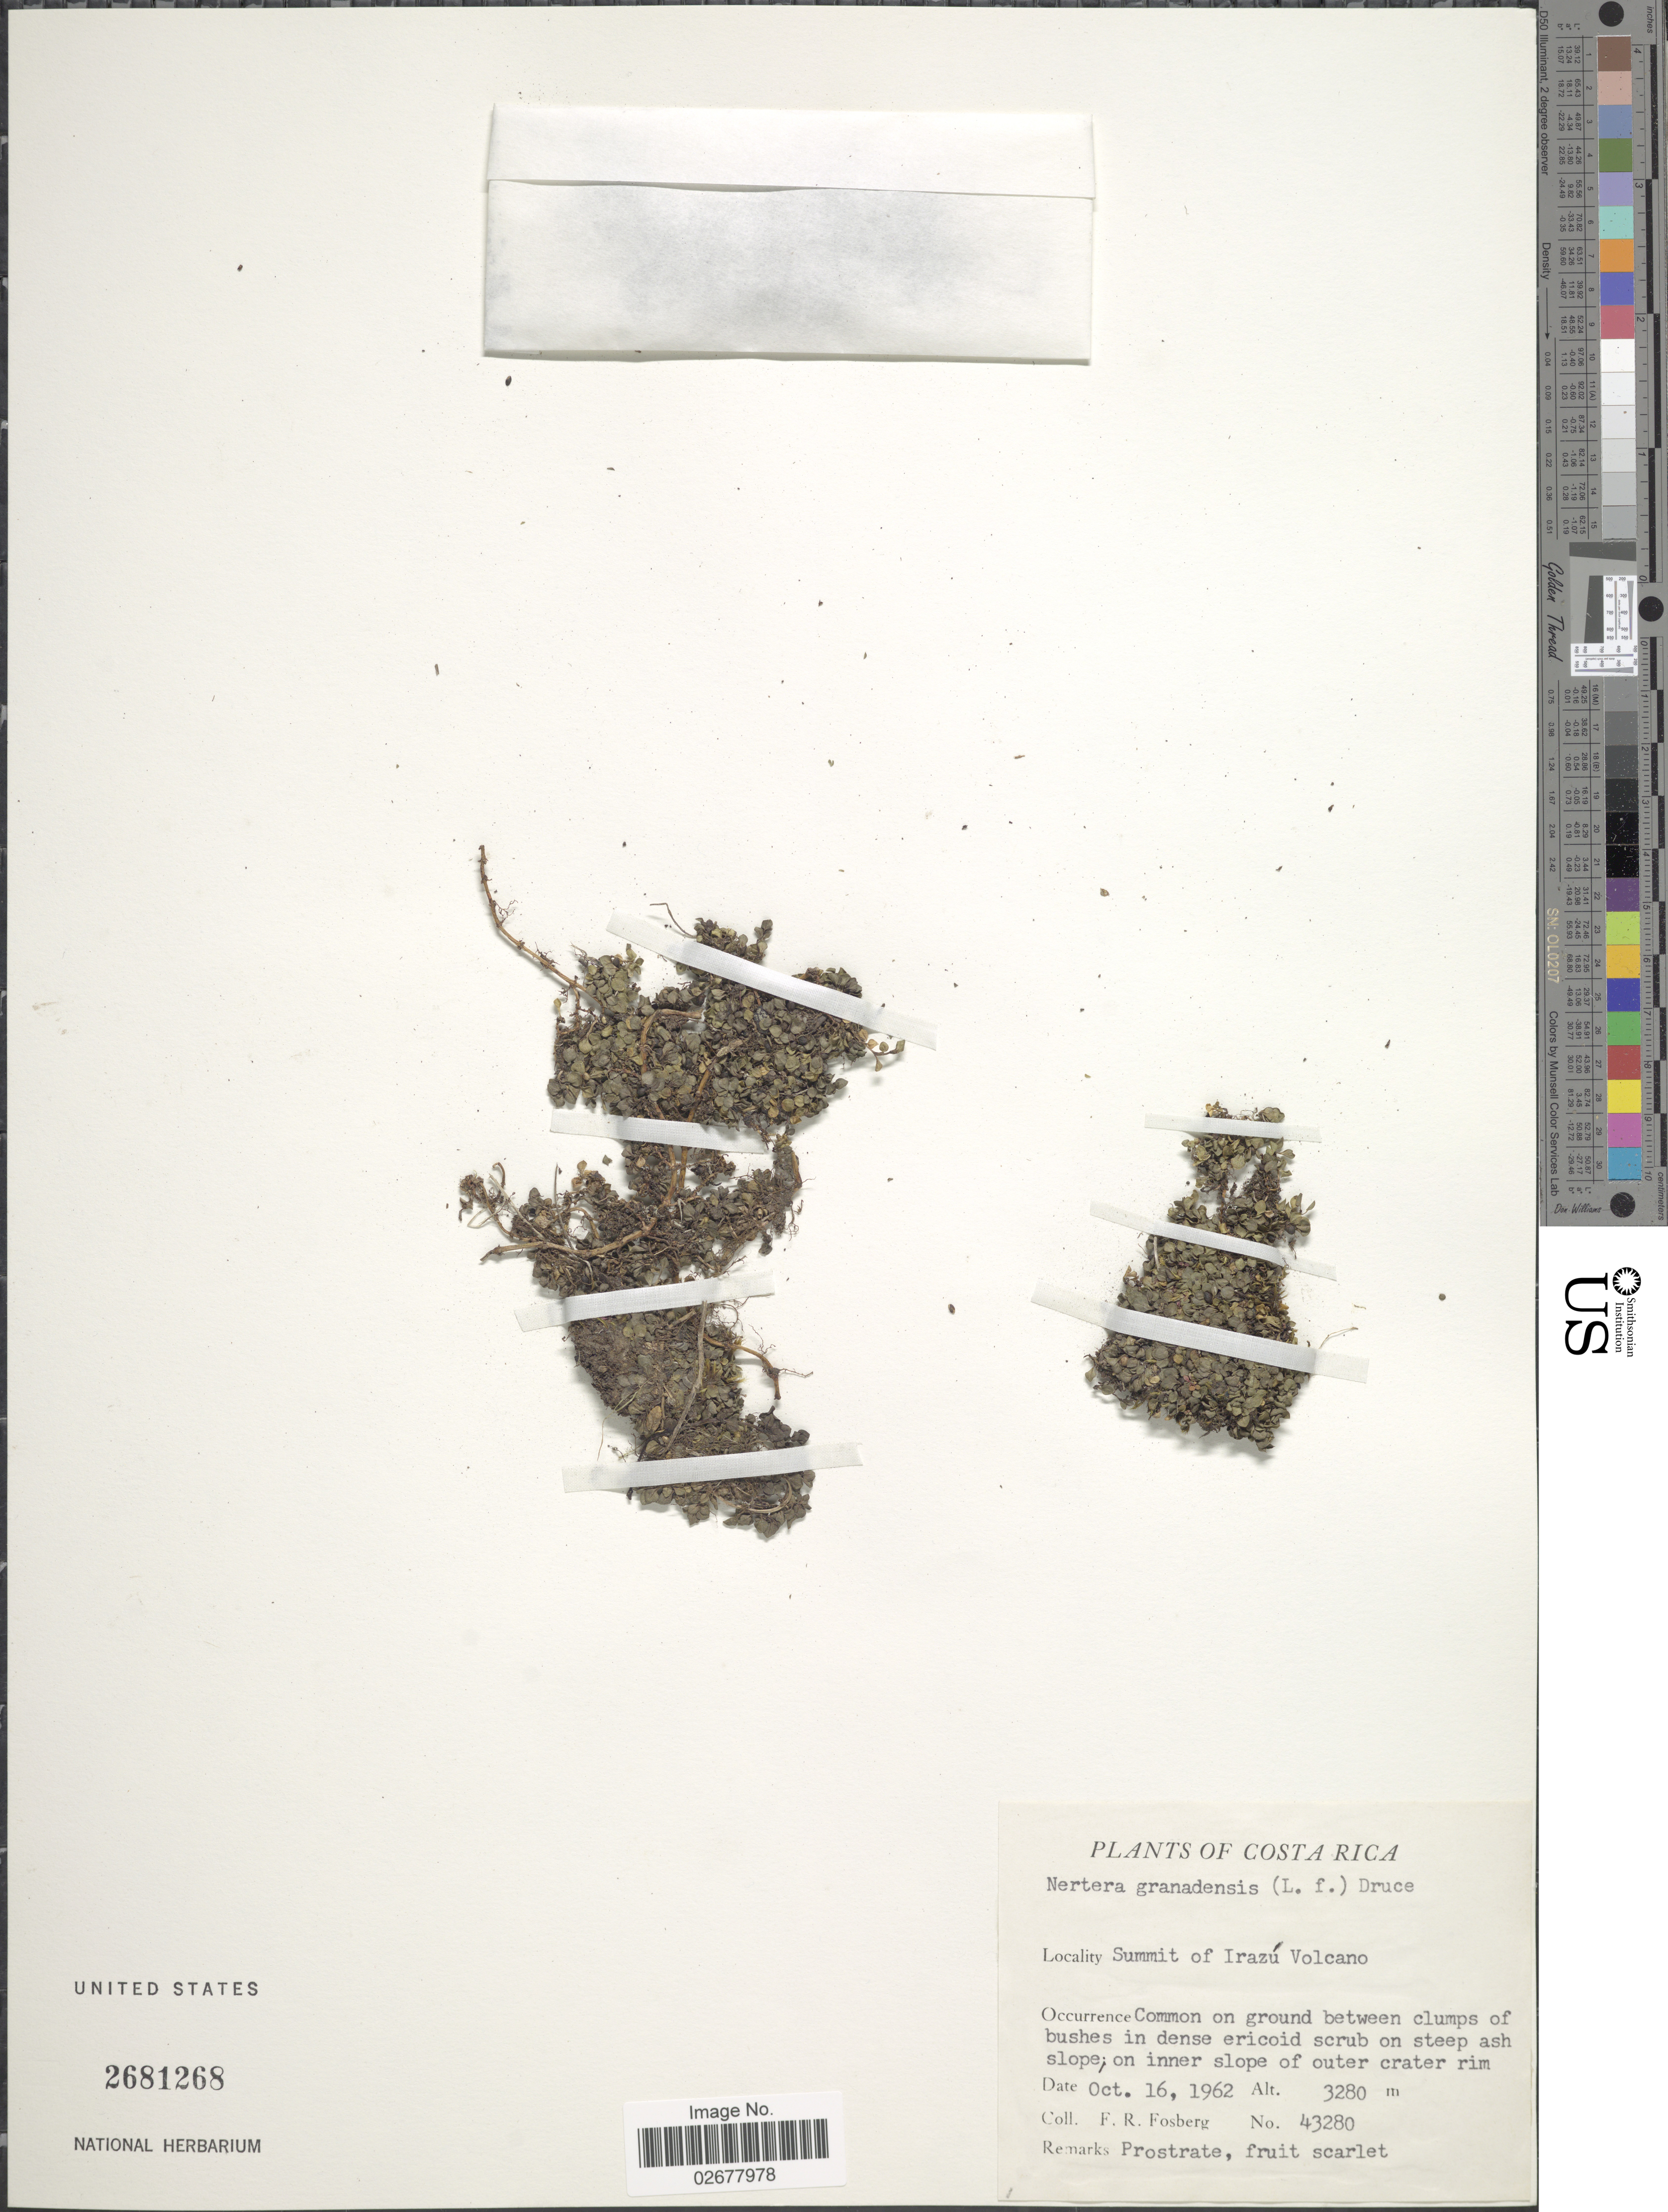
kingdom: Plantae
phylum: Tracheophyta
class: Magnoliopsida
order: Gentianales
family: Rubiaceae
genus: Nertera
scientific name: Nertera depressa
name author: Banks & Sol. ex Gaertn.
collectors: F. R. Fosberg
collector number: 43280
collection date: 1962-10-16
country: Costa Rica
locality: Summit of Irazú Volcano, common on ground between clumps of bushes in dense ericoid scrub on steep ash slope; on inner slope of outer crater rim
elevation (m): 3280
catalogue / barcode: US 2681268